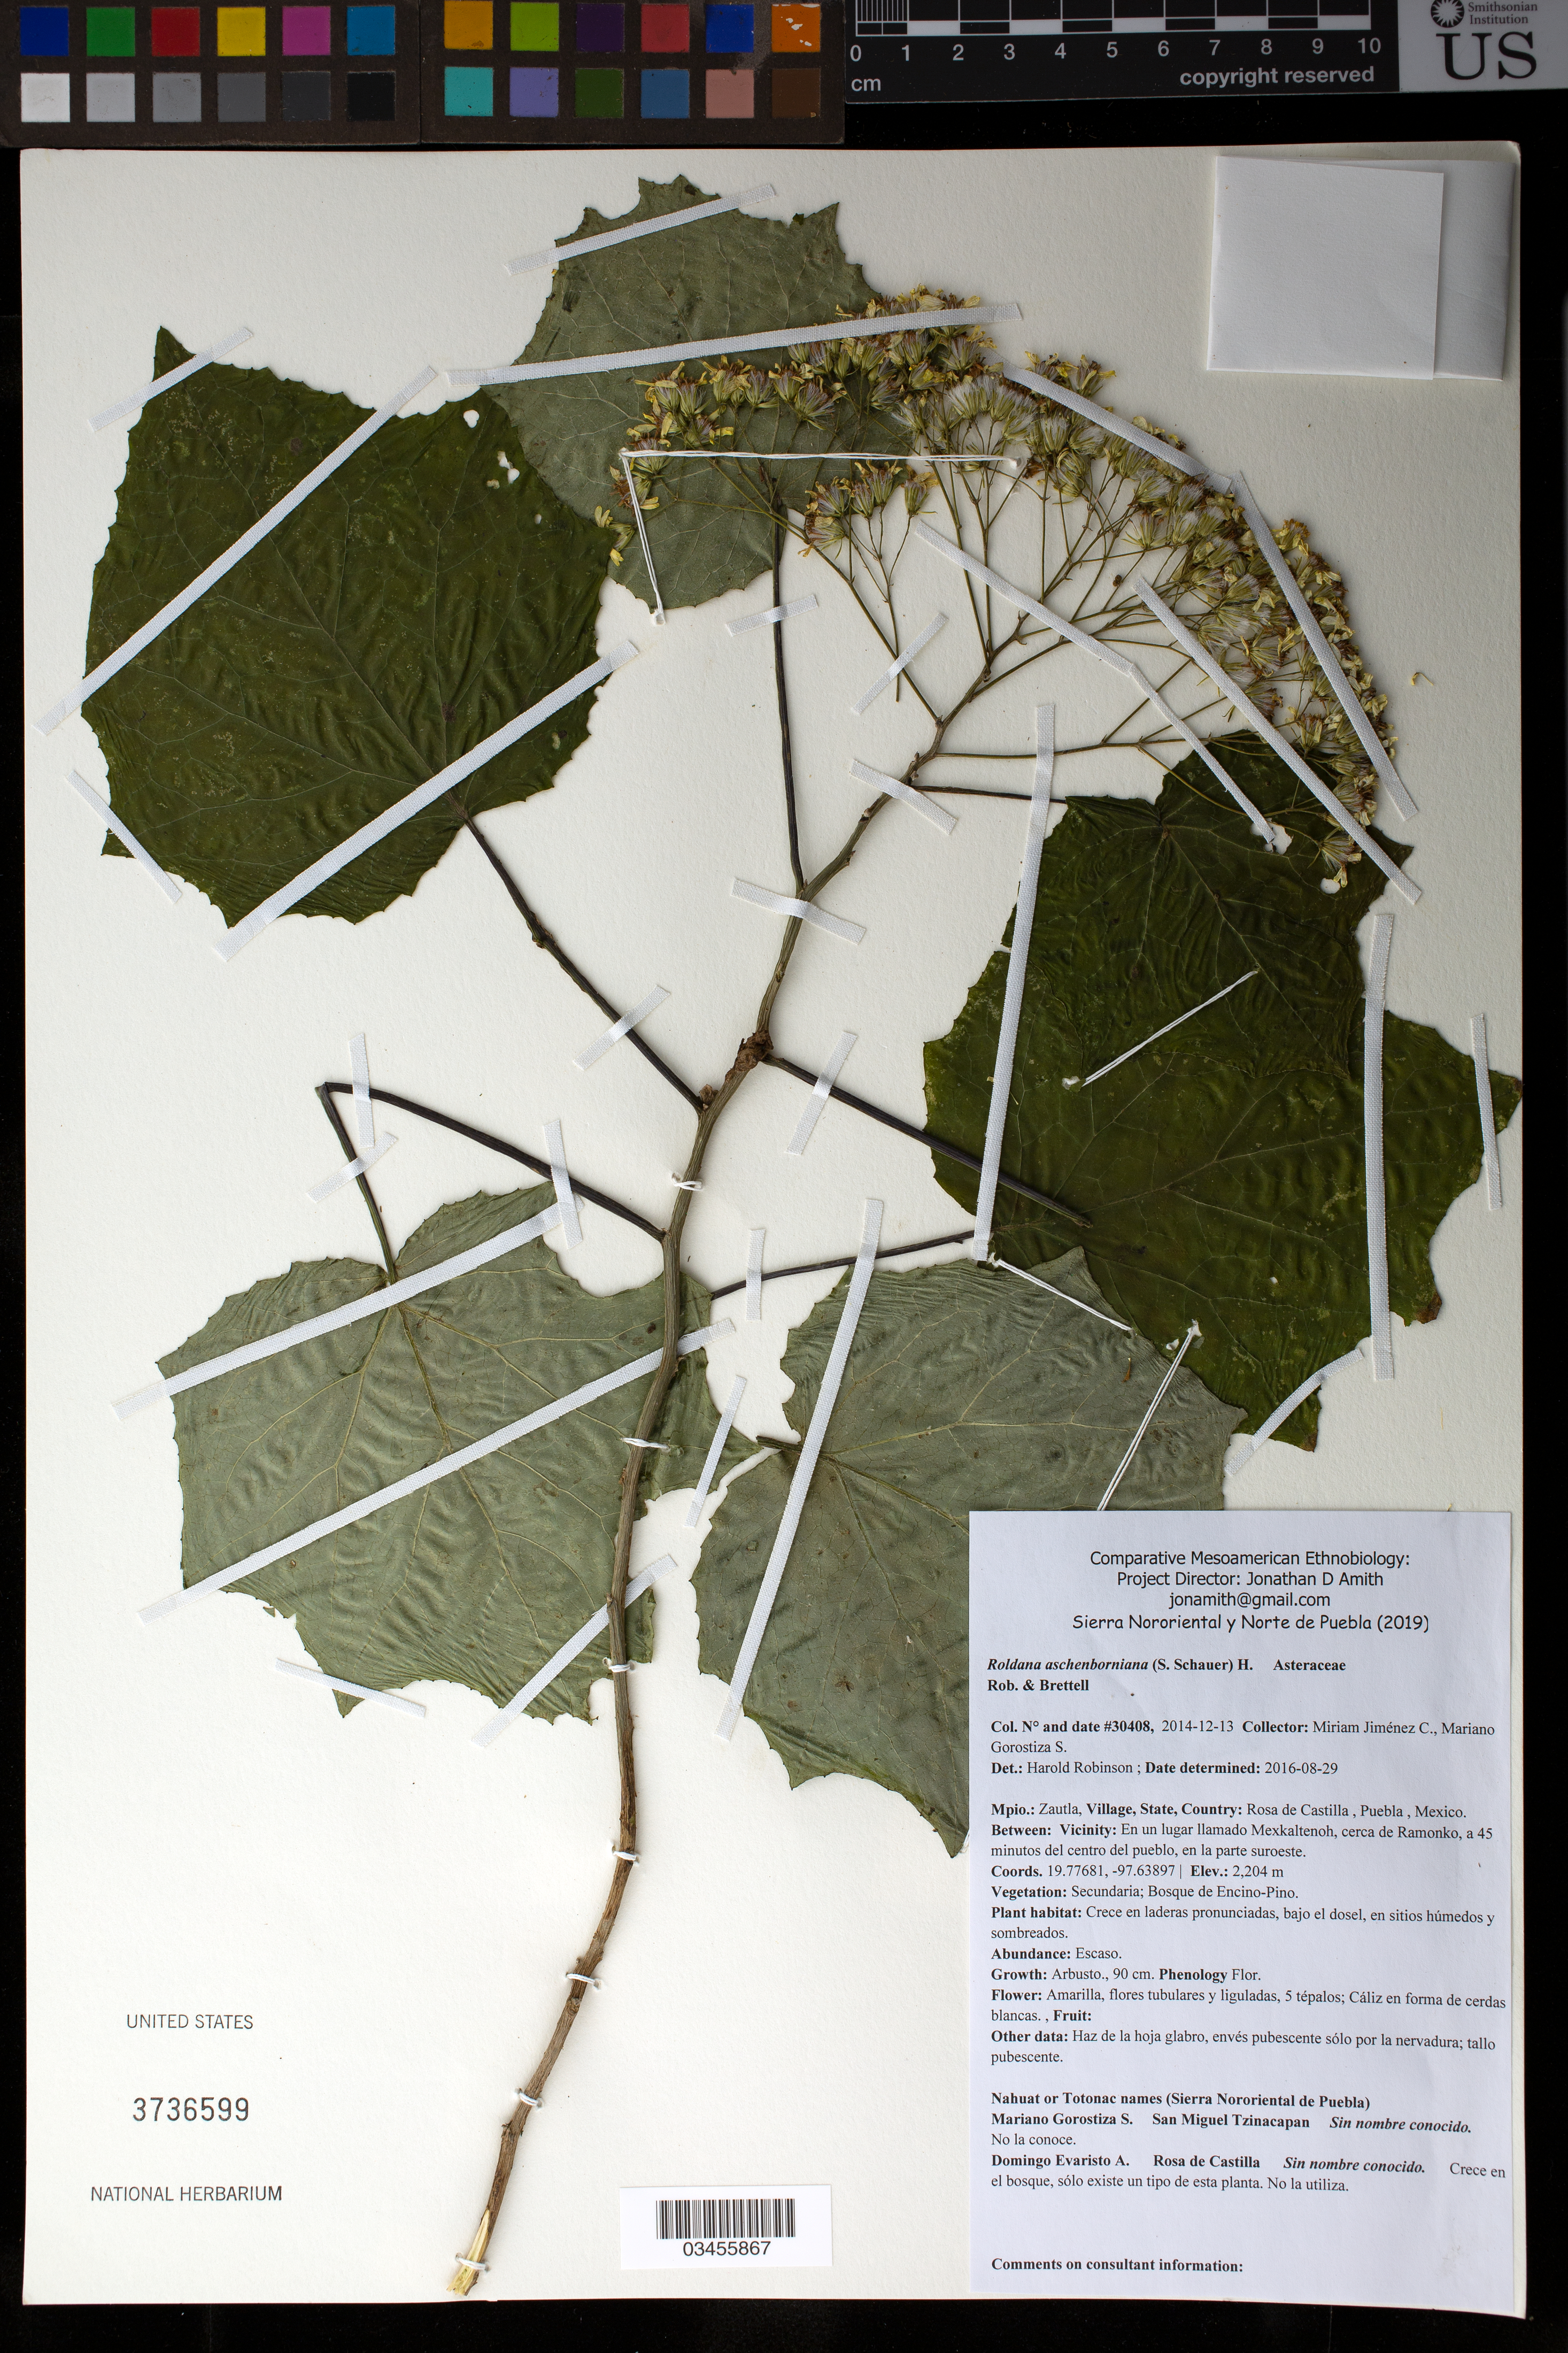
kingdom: Plantae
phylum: Tracheophyta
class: Magnoliopsida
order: Asterales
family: Asteraceae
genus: Roldana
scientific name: Roldana aschenborniana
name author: (S. Schauer) H. Rob. & Brettell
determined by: Robinson, Harold E., (US)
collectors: M. Jiménez Chimil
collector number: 30408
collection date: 2014-12-13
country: México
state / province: Puebla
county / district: Zautla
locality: PUEBLO: Rosa de Castilla; LOCALIDAD EXACTA: En un lugar llamado Mexkaltenoh, cerca de Ramonko, a 45 minutos del centro del pueblo, en la parte suroeste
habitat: Bosque de encino-pino; en laderas pronunciadas, bajo el dosel, en sitios húmedos y sombreados.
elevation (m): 2204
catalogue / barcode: US 3736599